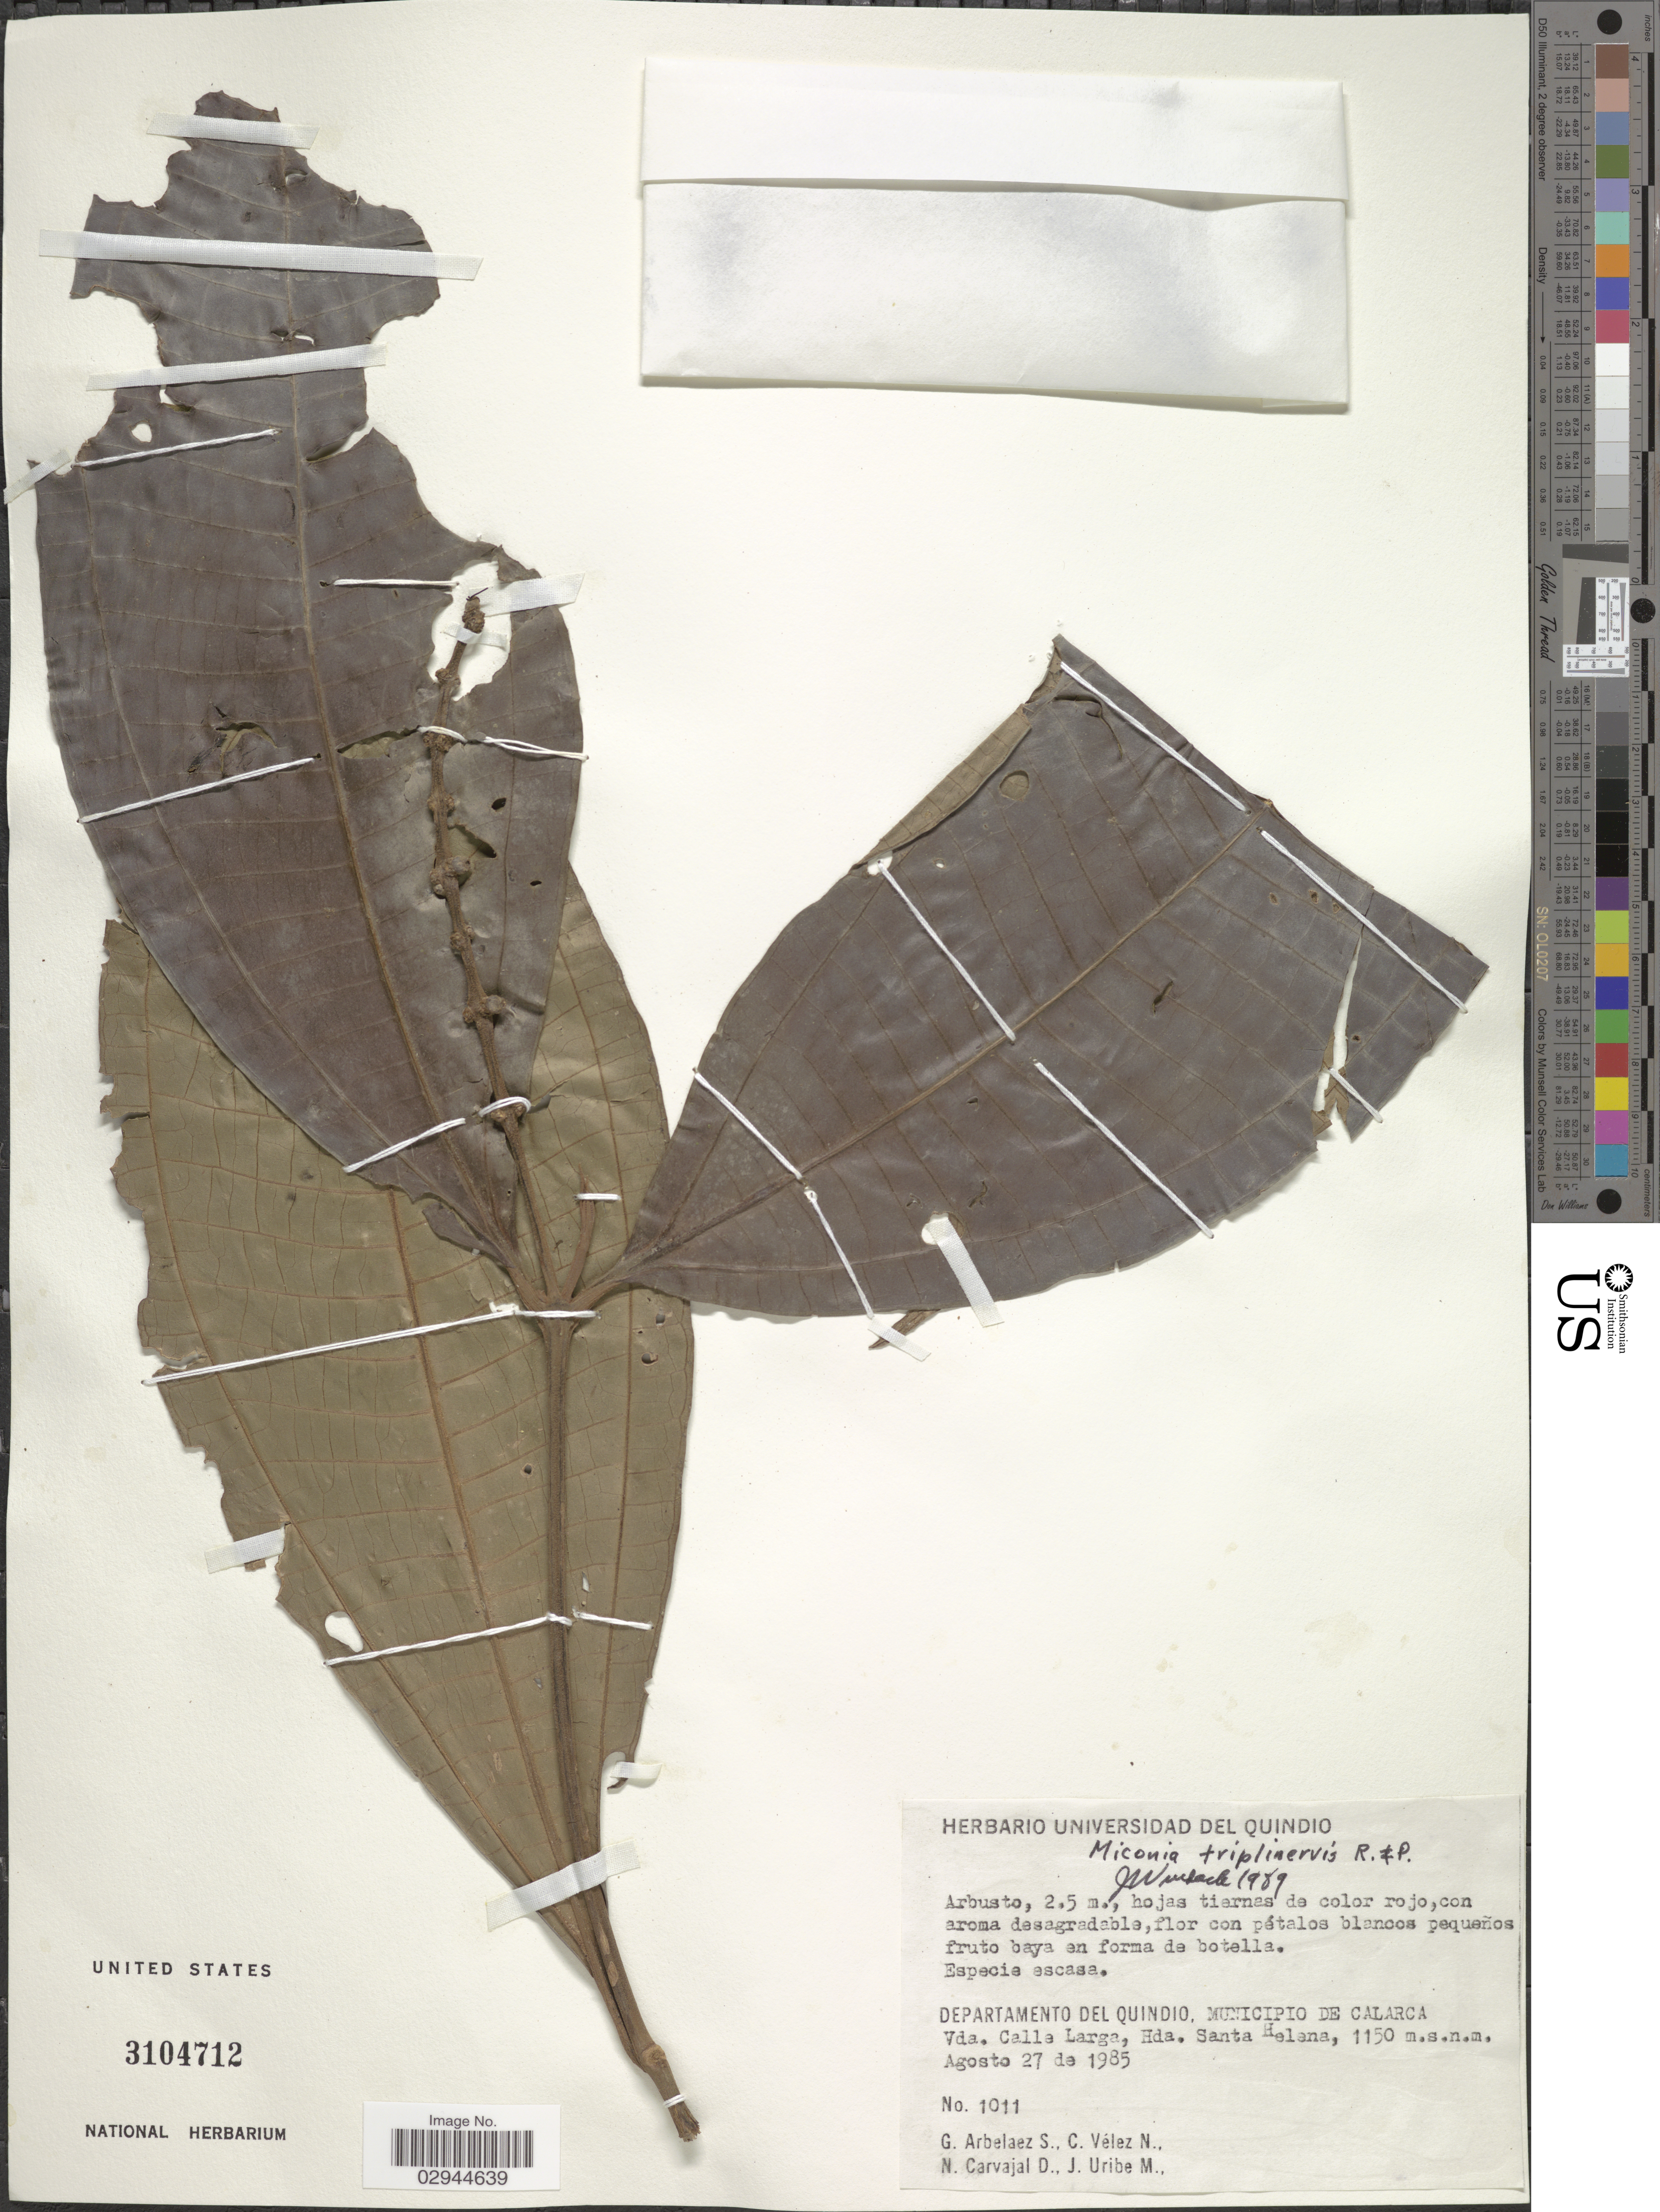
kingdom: Plantae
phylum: Tracheophyta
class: Magnoliopsida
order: Myrtales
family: Melastomataceae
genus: Miconia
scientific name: Miconia triplinervis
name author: Ruiz & Pav.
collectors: G. Arbelaez S., C. Vélez N., N. Carvajal D. & J. Uribe M.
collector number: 1011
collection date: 1985-08-27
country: Colombia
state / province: Quindío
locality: Departamento del Quindio, Municipio de Calarca, Vda. Calle Larga, Hda. Santa Helena.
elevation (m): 1150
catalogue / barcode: US 3104712